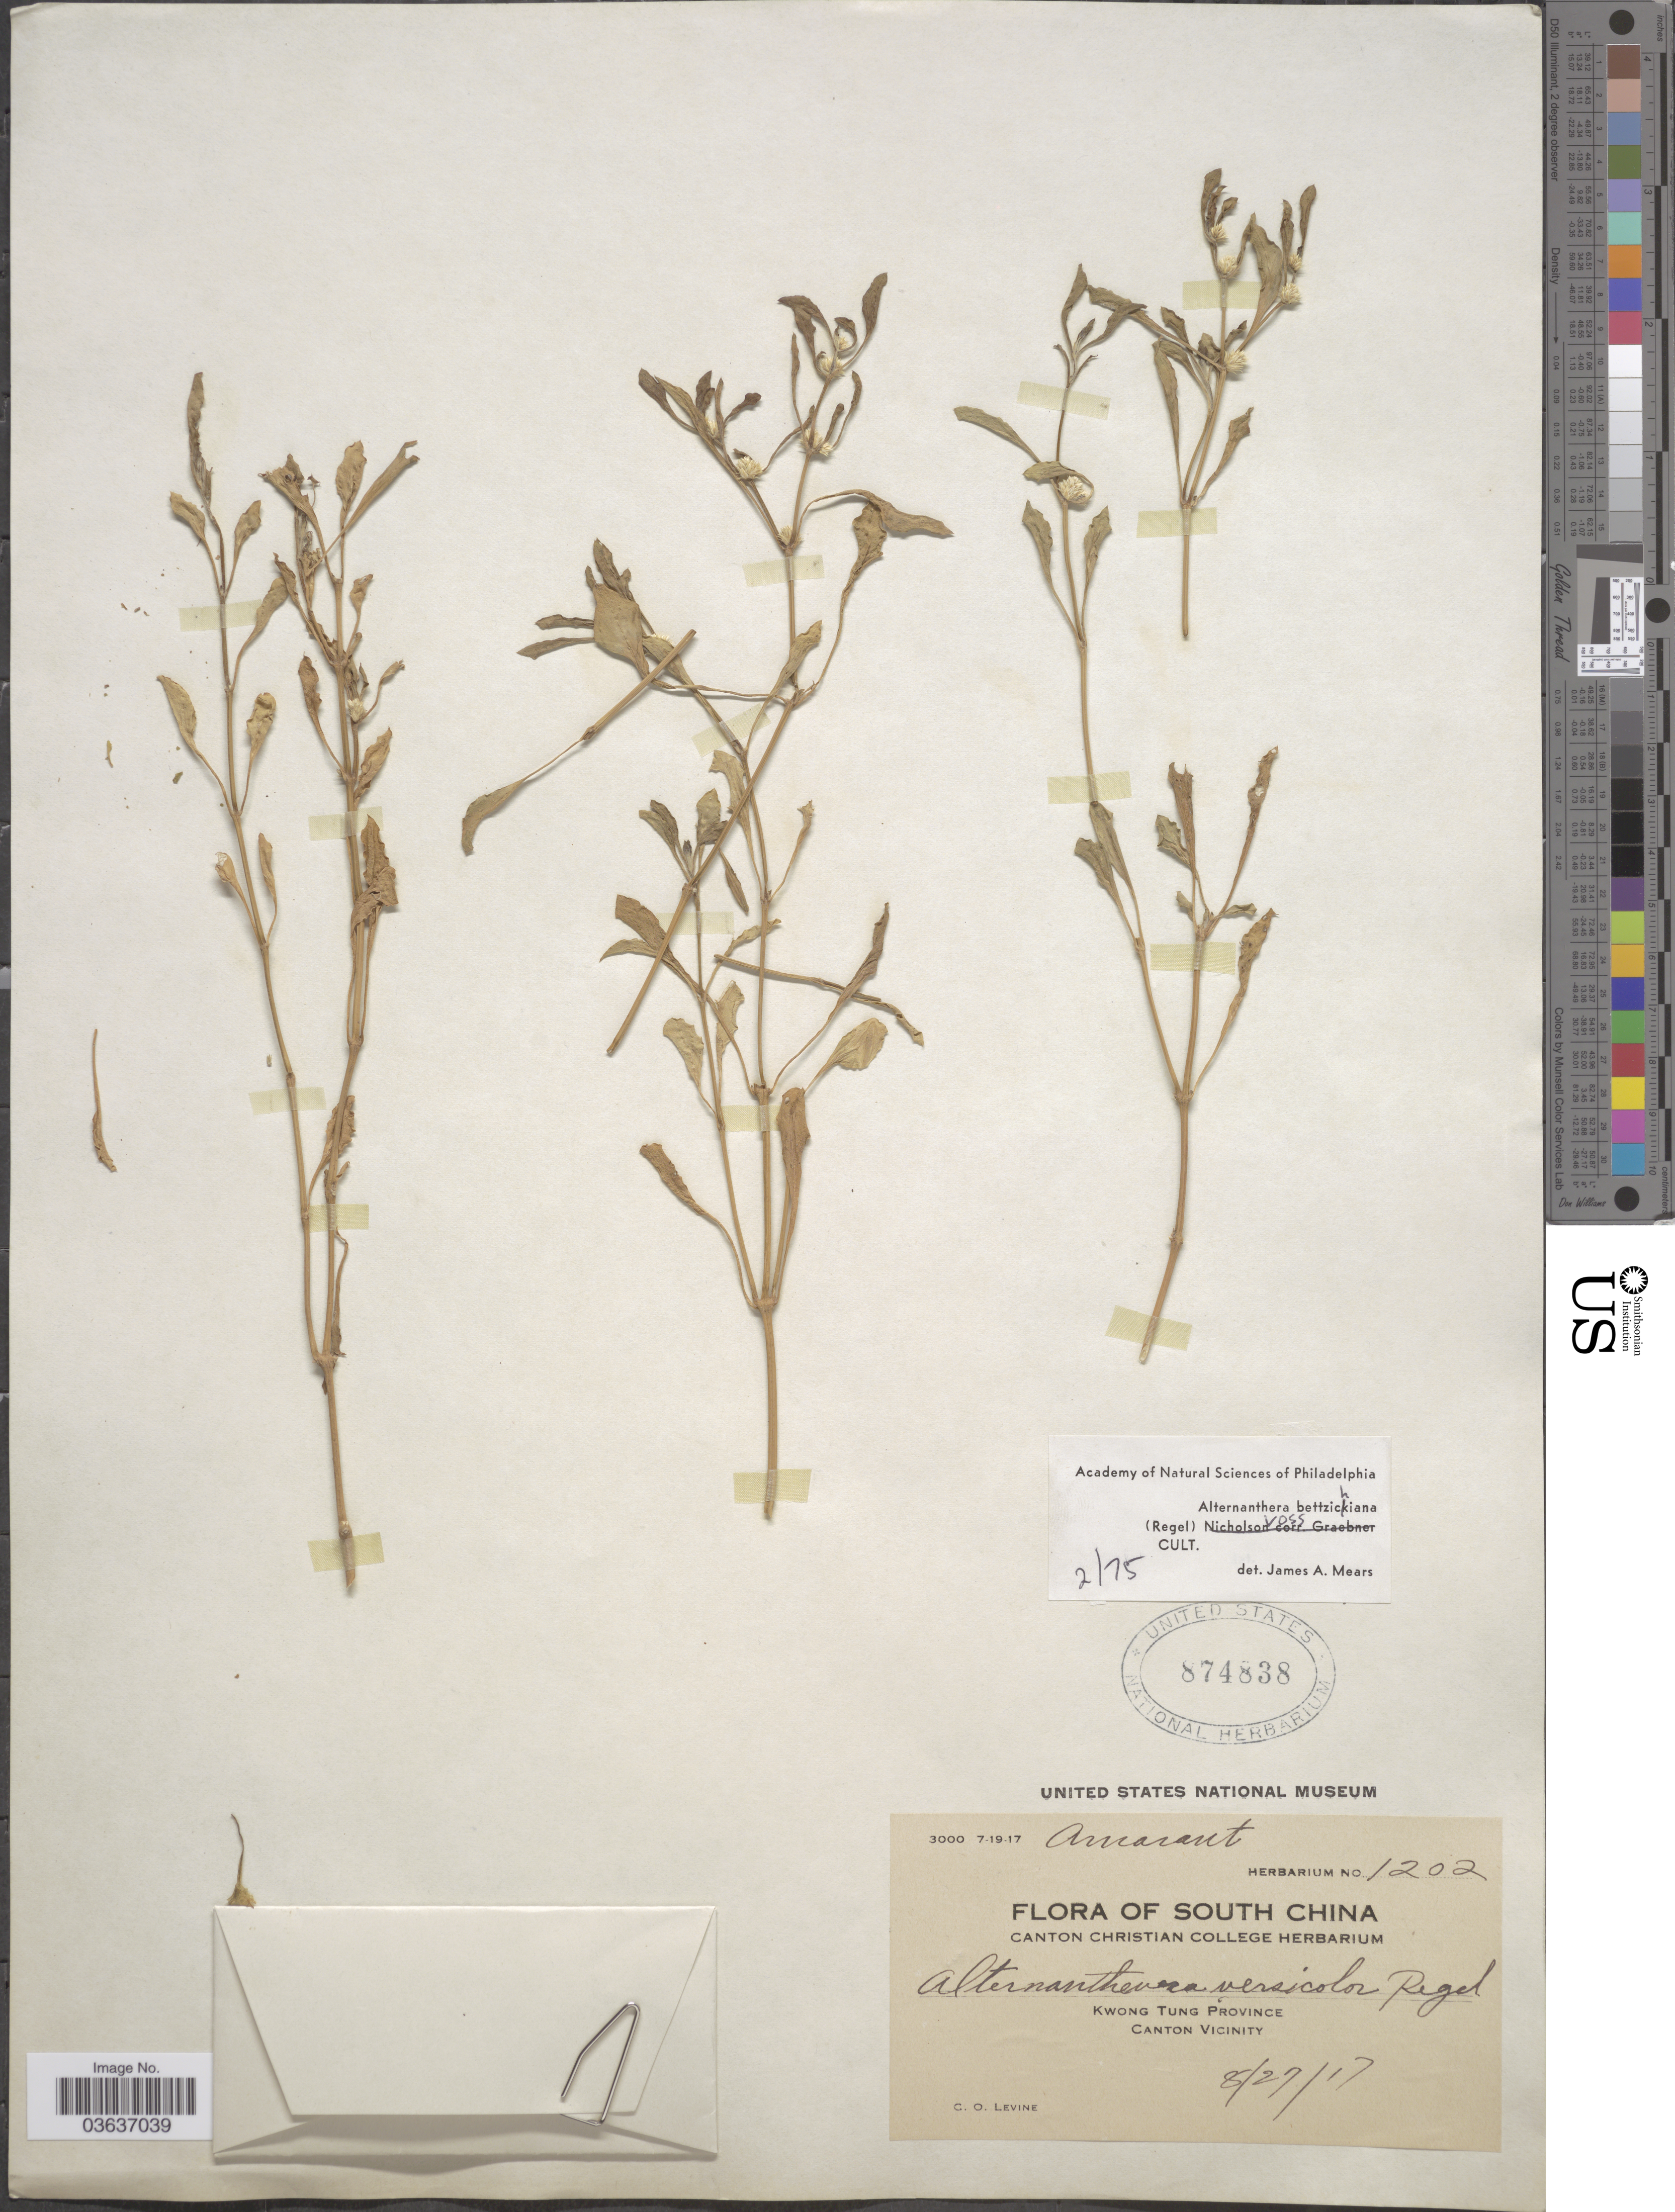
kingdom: Plantae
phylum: Tracheophyta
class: Magnoliopsida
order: Caryophyllales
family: Amaranthaceae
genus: Alternanthera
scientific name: Alternanthera bettzickiana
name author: (Regel) G. Nicholson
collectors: C. O. Levine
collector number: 1202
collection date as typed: Transcribed d/m/y: 27/8/17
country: China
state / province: Guangdong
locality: South China. Kwong Tung Province, Canton Vicinity.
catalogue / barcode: US 874838